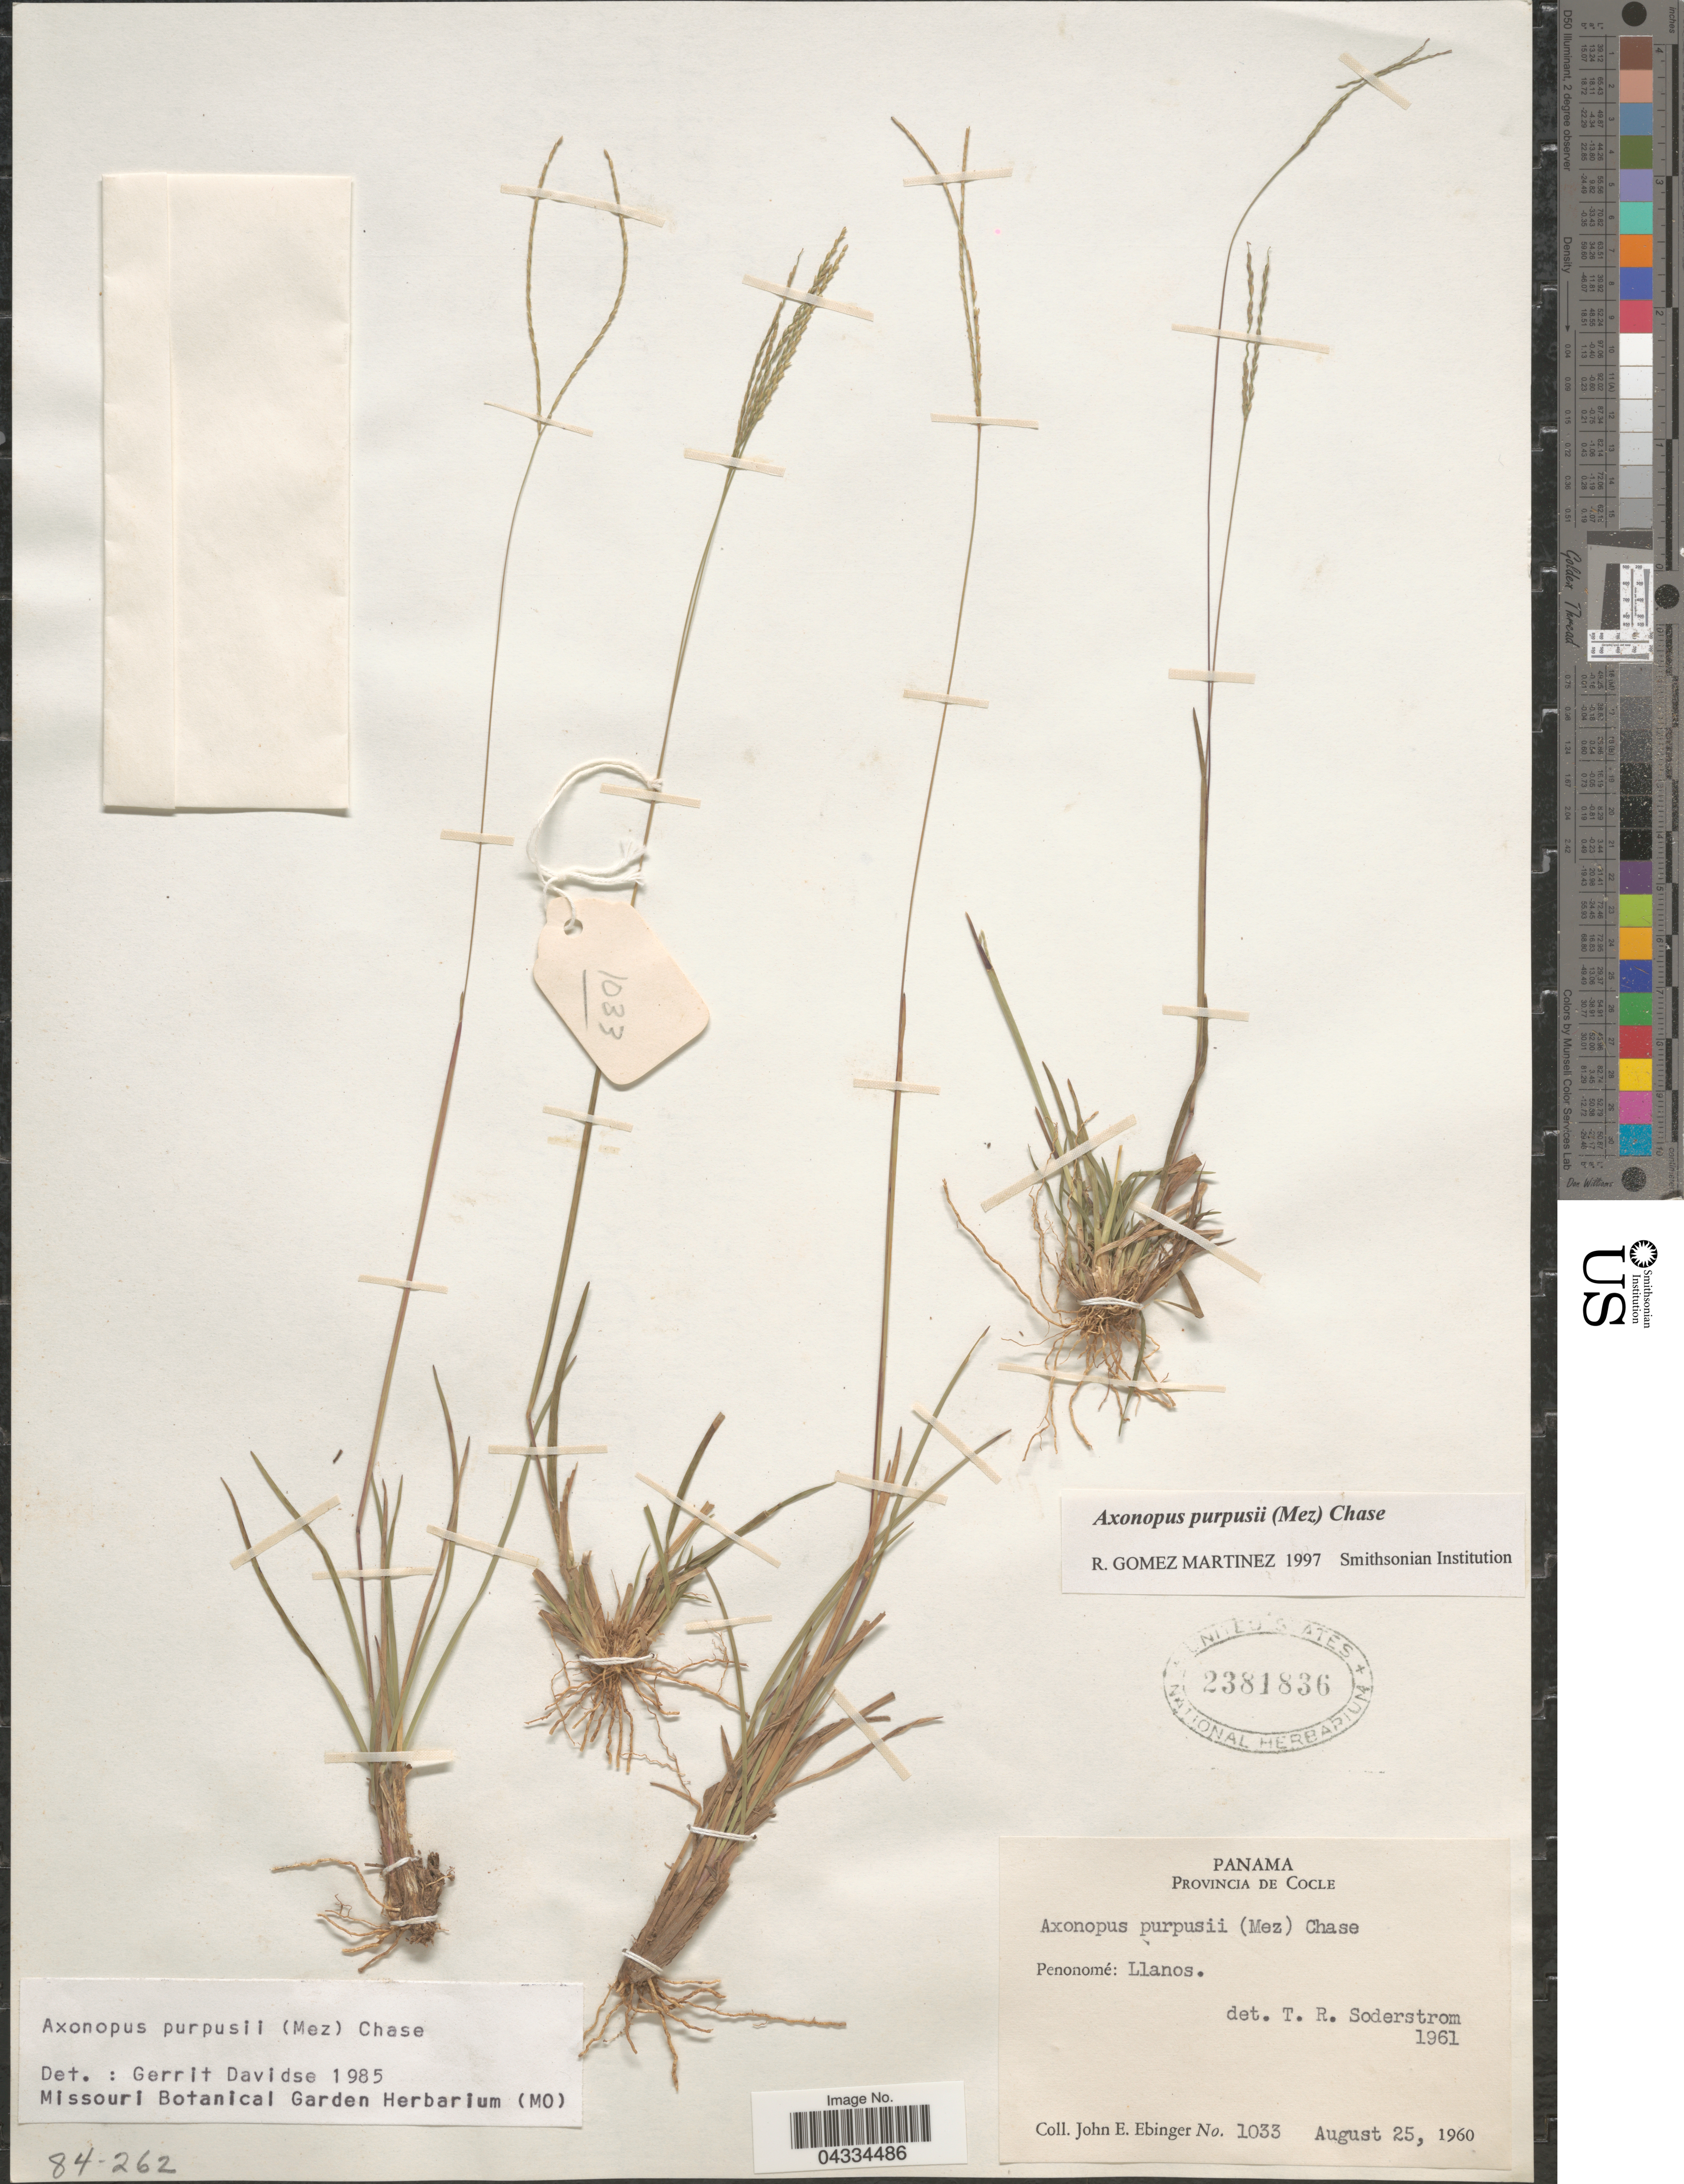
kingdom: Plantae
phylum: Tracheophyta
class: Liliopsida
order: Poales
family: Poaceae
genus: Axonopus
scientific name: Axonopus purpusii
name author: (Mez) Chase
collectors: J. Ebinger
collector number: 1033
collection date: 1960-08-25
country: Panama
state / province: Cocle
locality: Penonomé: Llanos.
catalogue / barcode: US 2381836